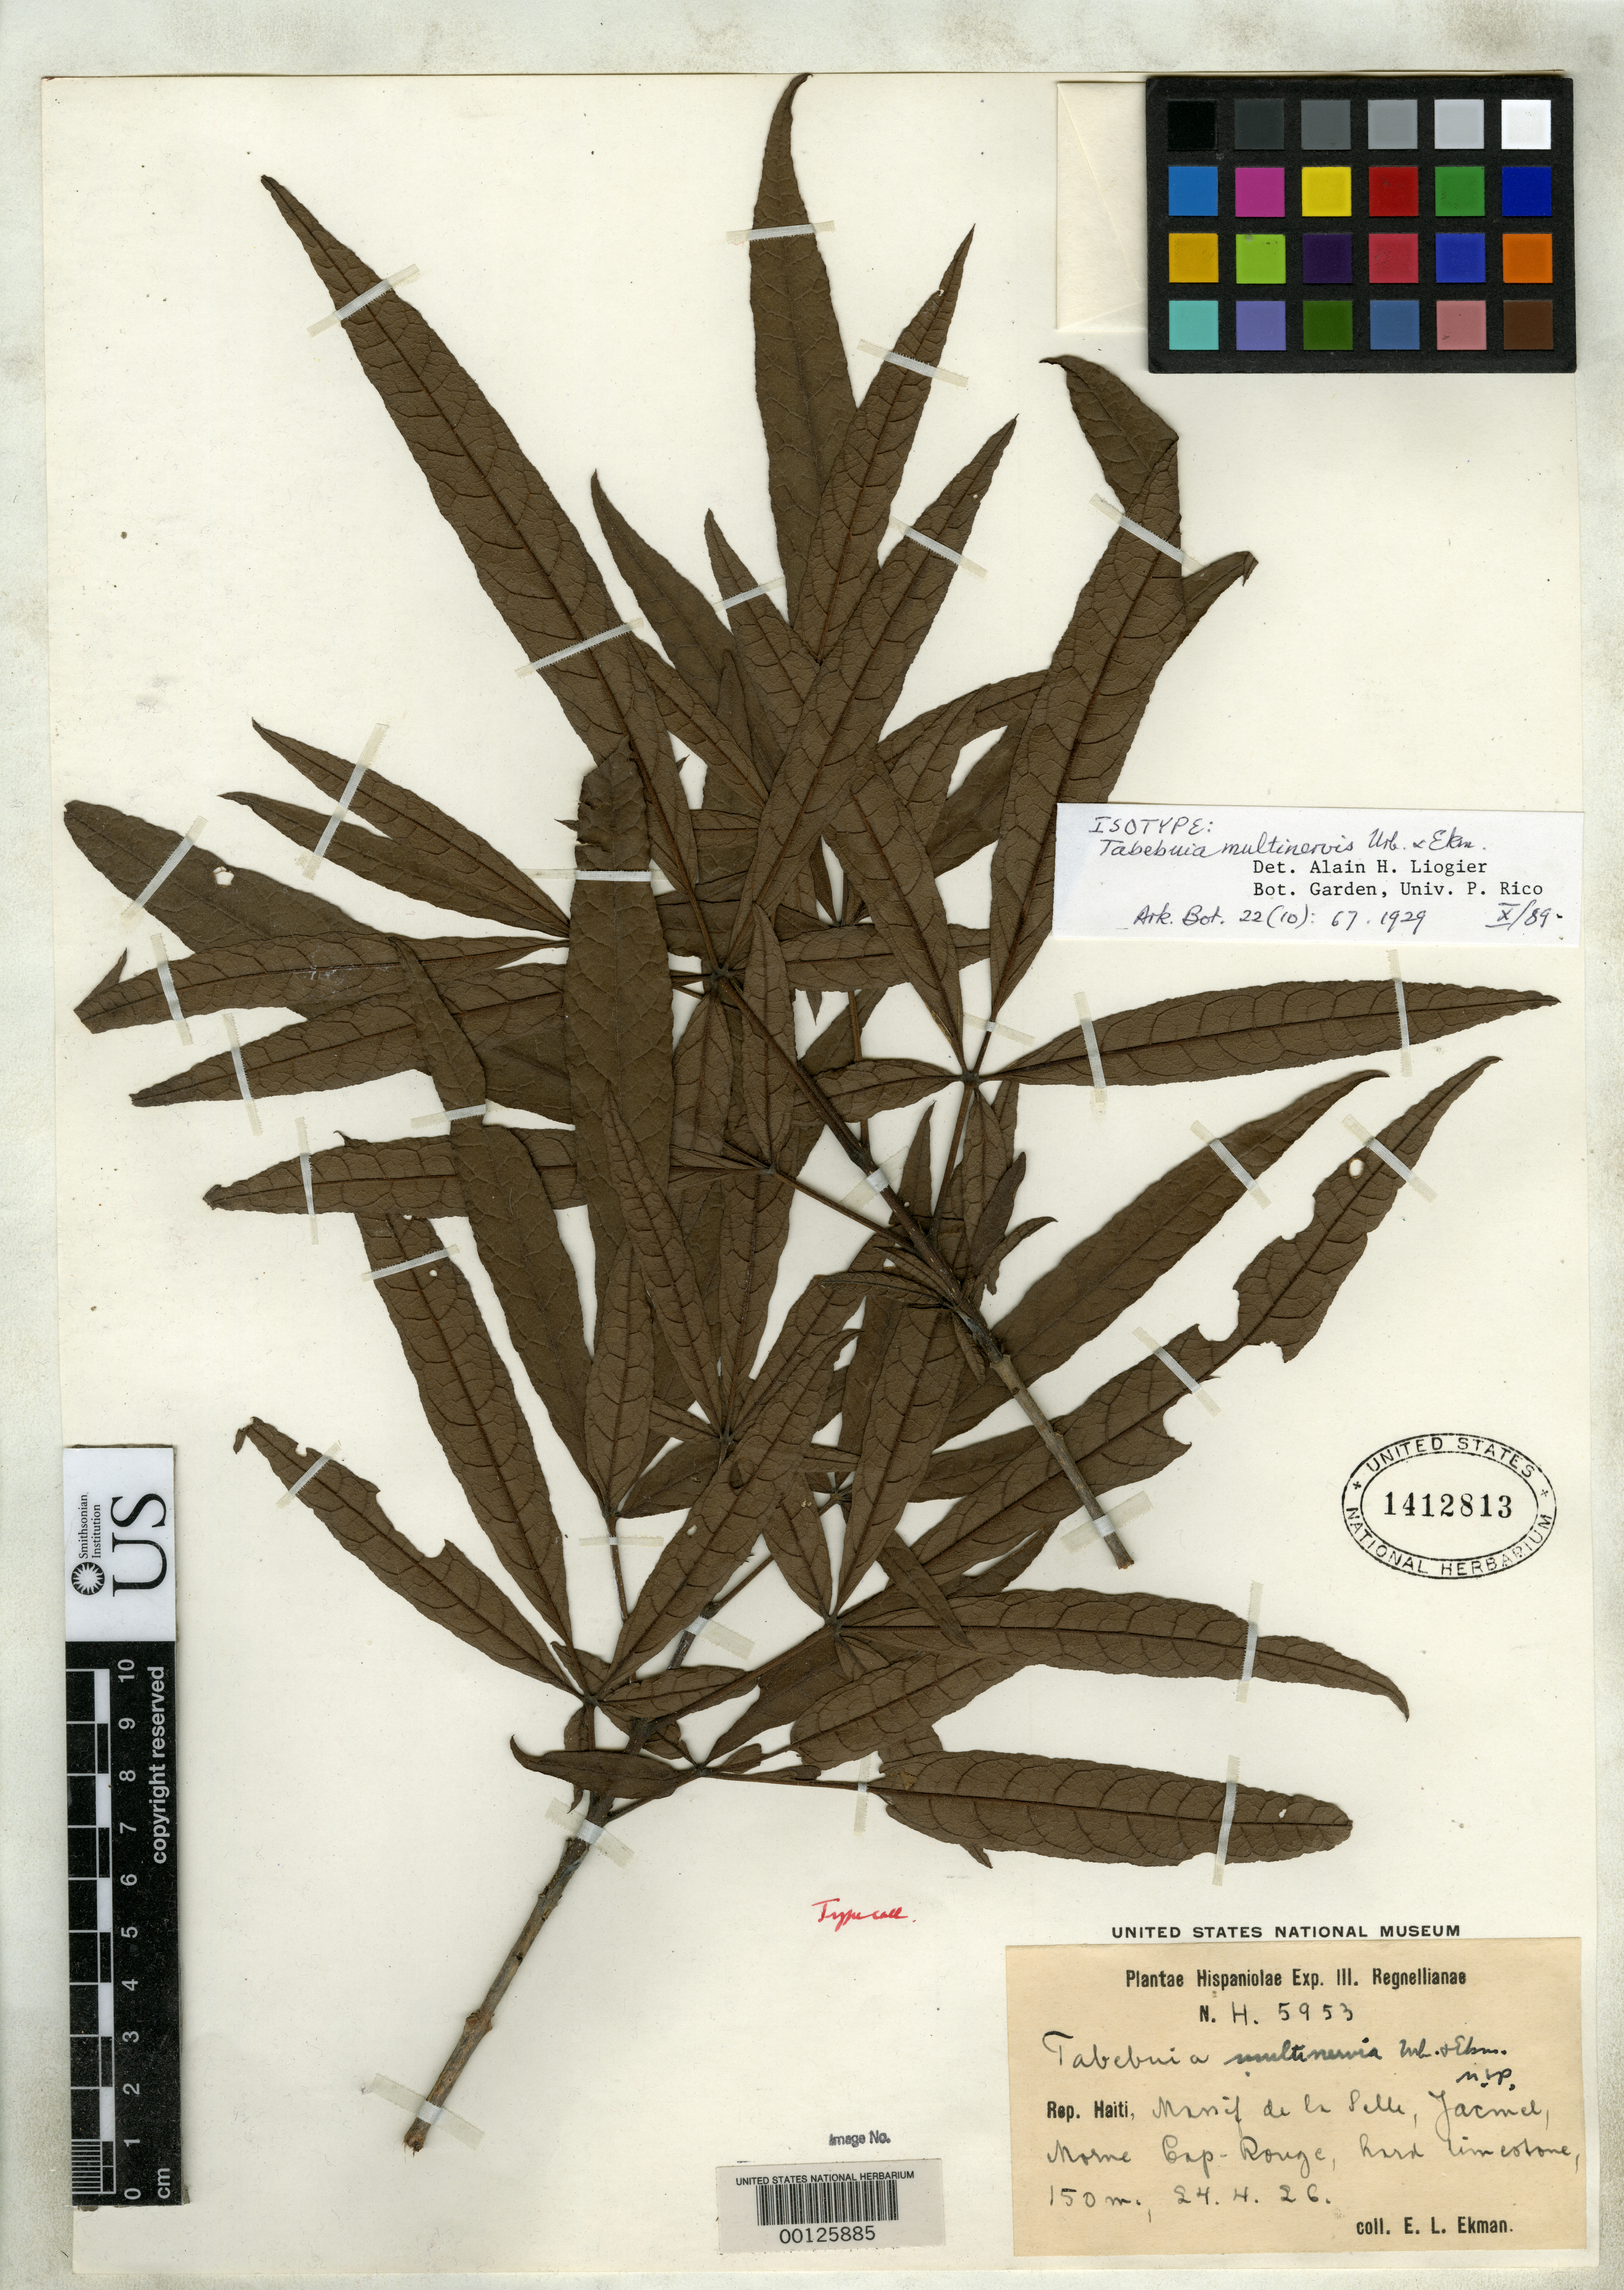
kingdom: Plantae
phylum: Tracheophyta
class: Magnoliopsida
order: Lamiales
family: Bignoniaceae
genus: Tabebuia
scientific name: Tabebuia multinervis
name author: Urb. & Ekman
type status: Isotype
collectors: E. L. Ekman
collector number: H 5953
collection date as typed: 24 Apr 1926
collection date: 1926-04-24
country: Haiti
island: Hispaniola Island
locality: Massif da la Selle near Jacmel.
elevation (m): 150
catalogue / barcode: US 1412813